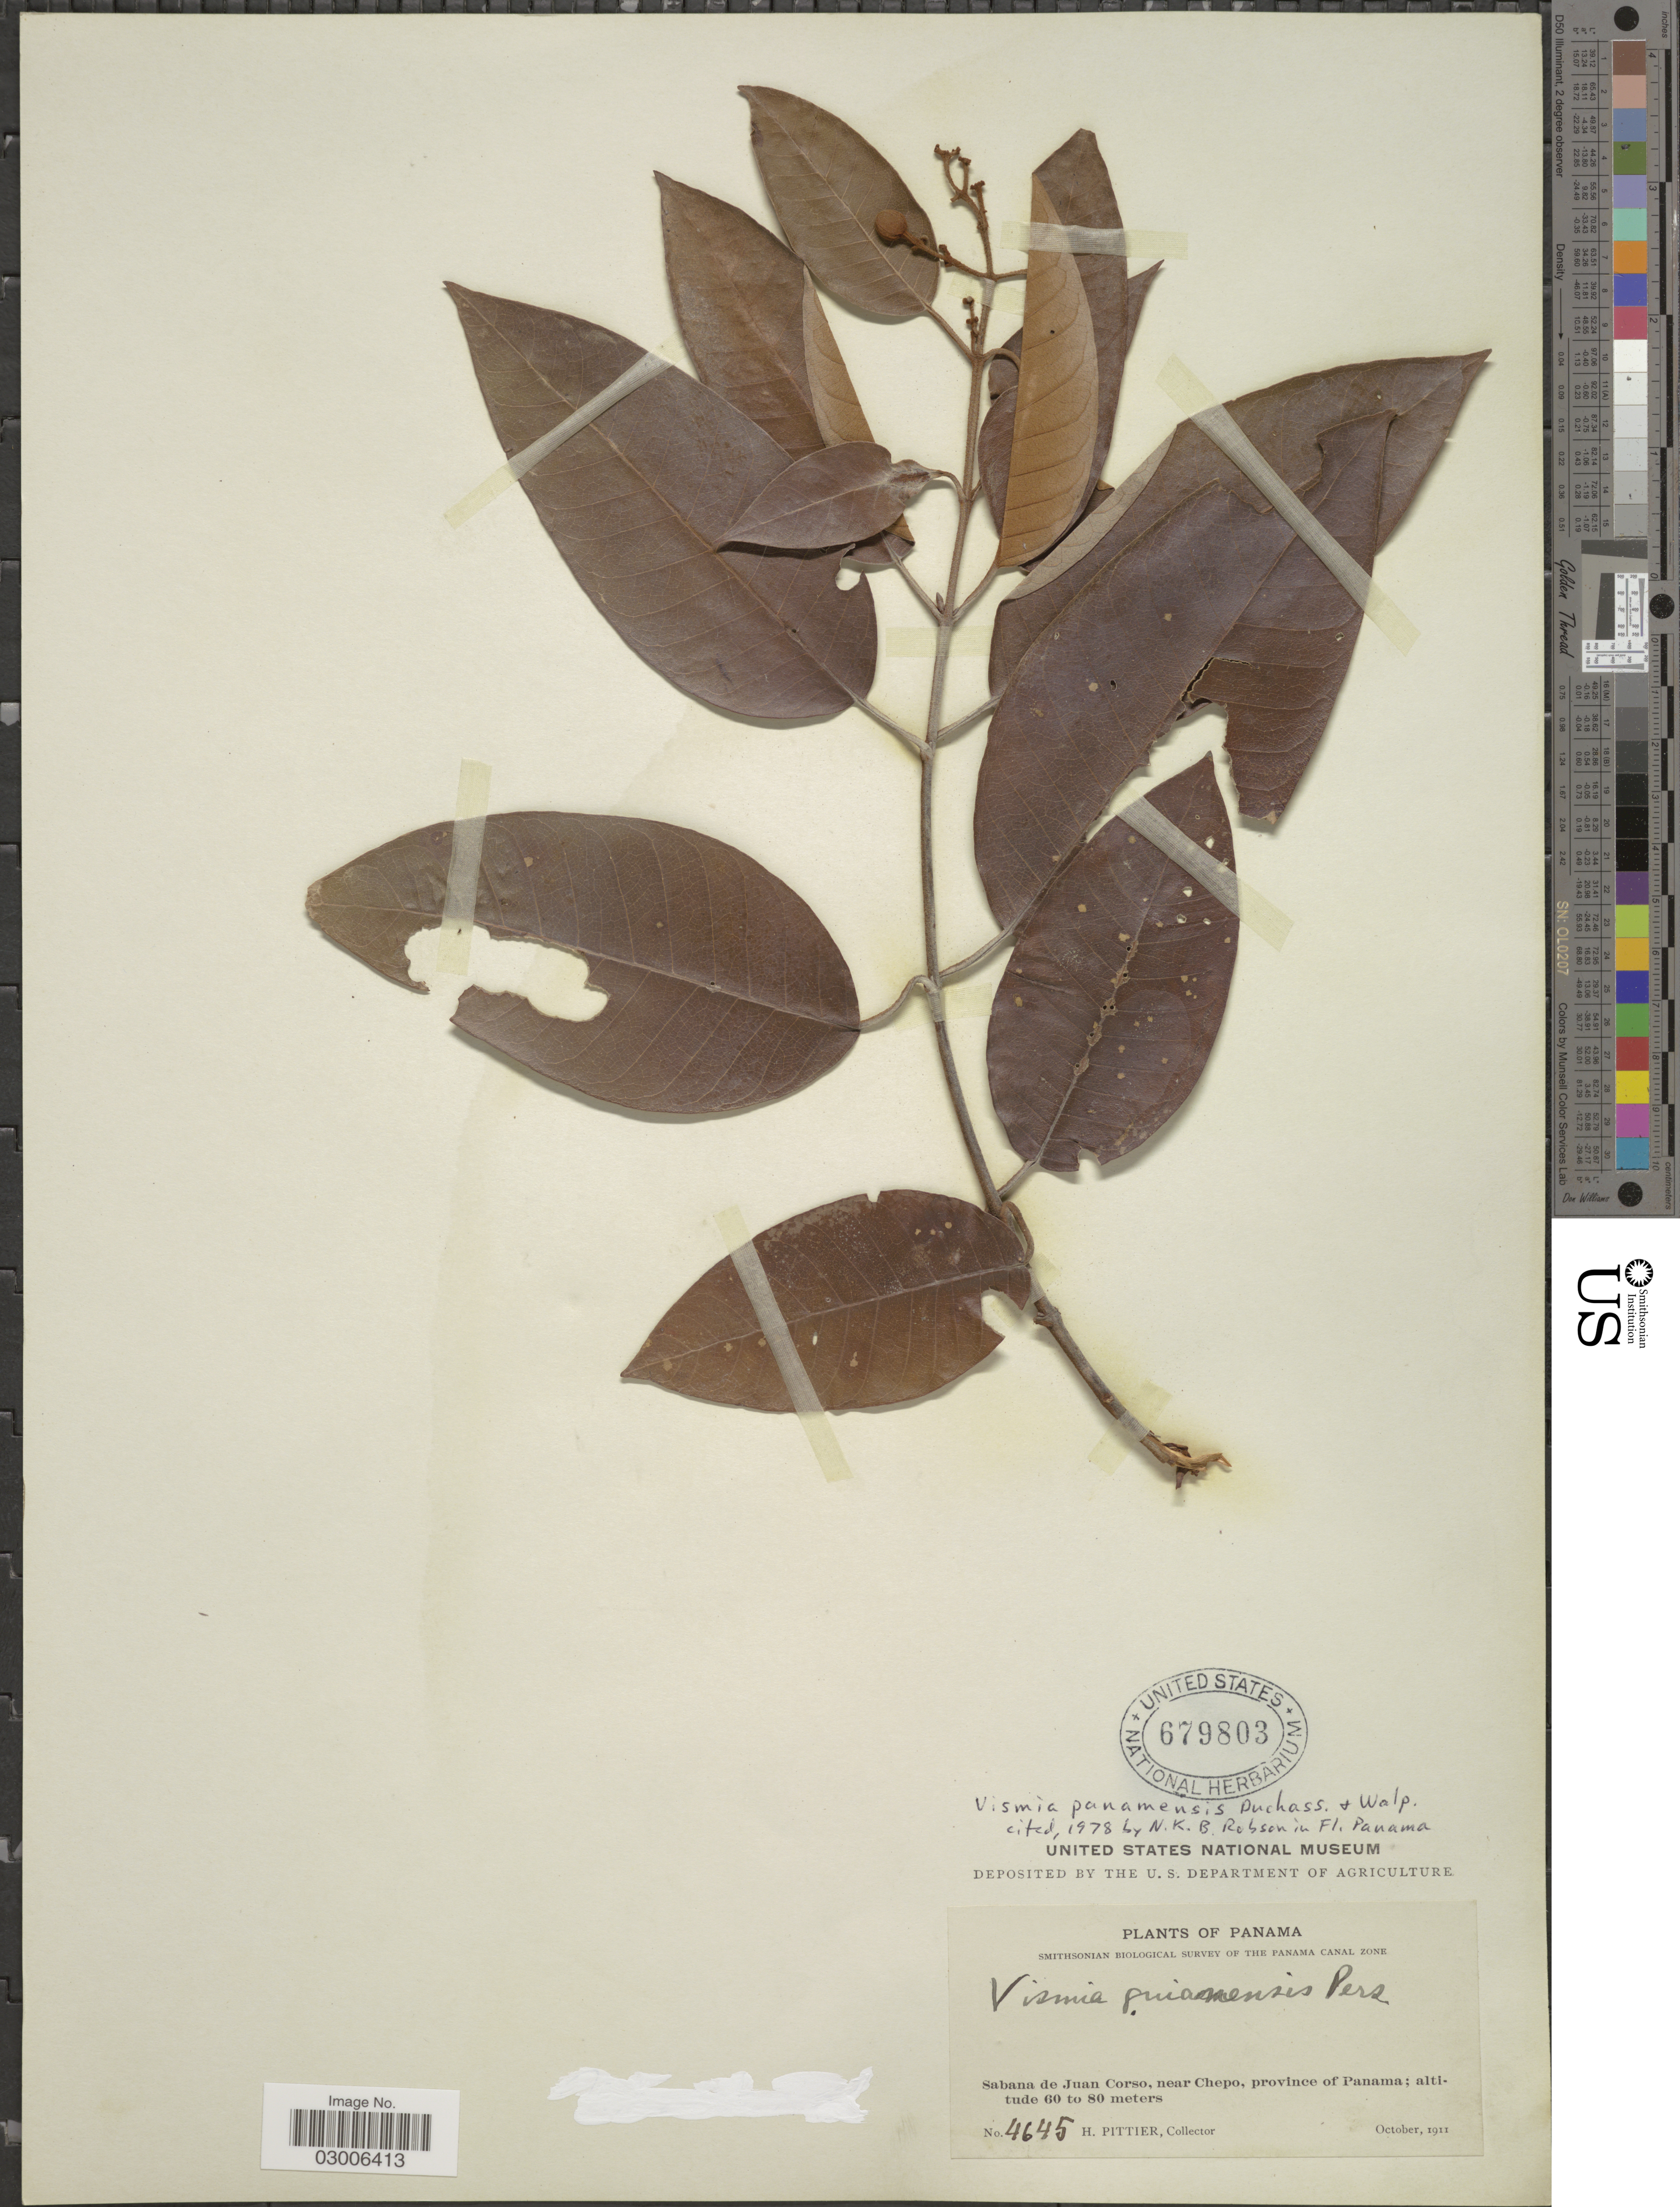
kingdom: Plantae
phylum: Tracheophyta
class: Magnoliopsida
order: Malpighiales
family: Hypericaceae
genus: Vismia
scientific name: Vismia panamensis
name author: Duchass. & Walp.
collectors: H. F. Pittier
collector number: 4645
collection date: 1911-10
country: Panama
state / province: Panamá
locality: Sabana de Juan Corso, near Chepo.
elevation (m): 60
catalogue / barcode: US 679803